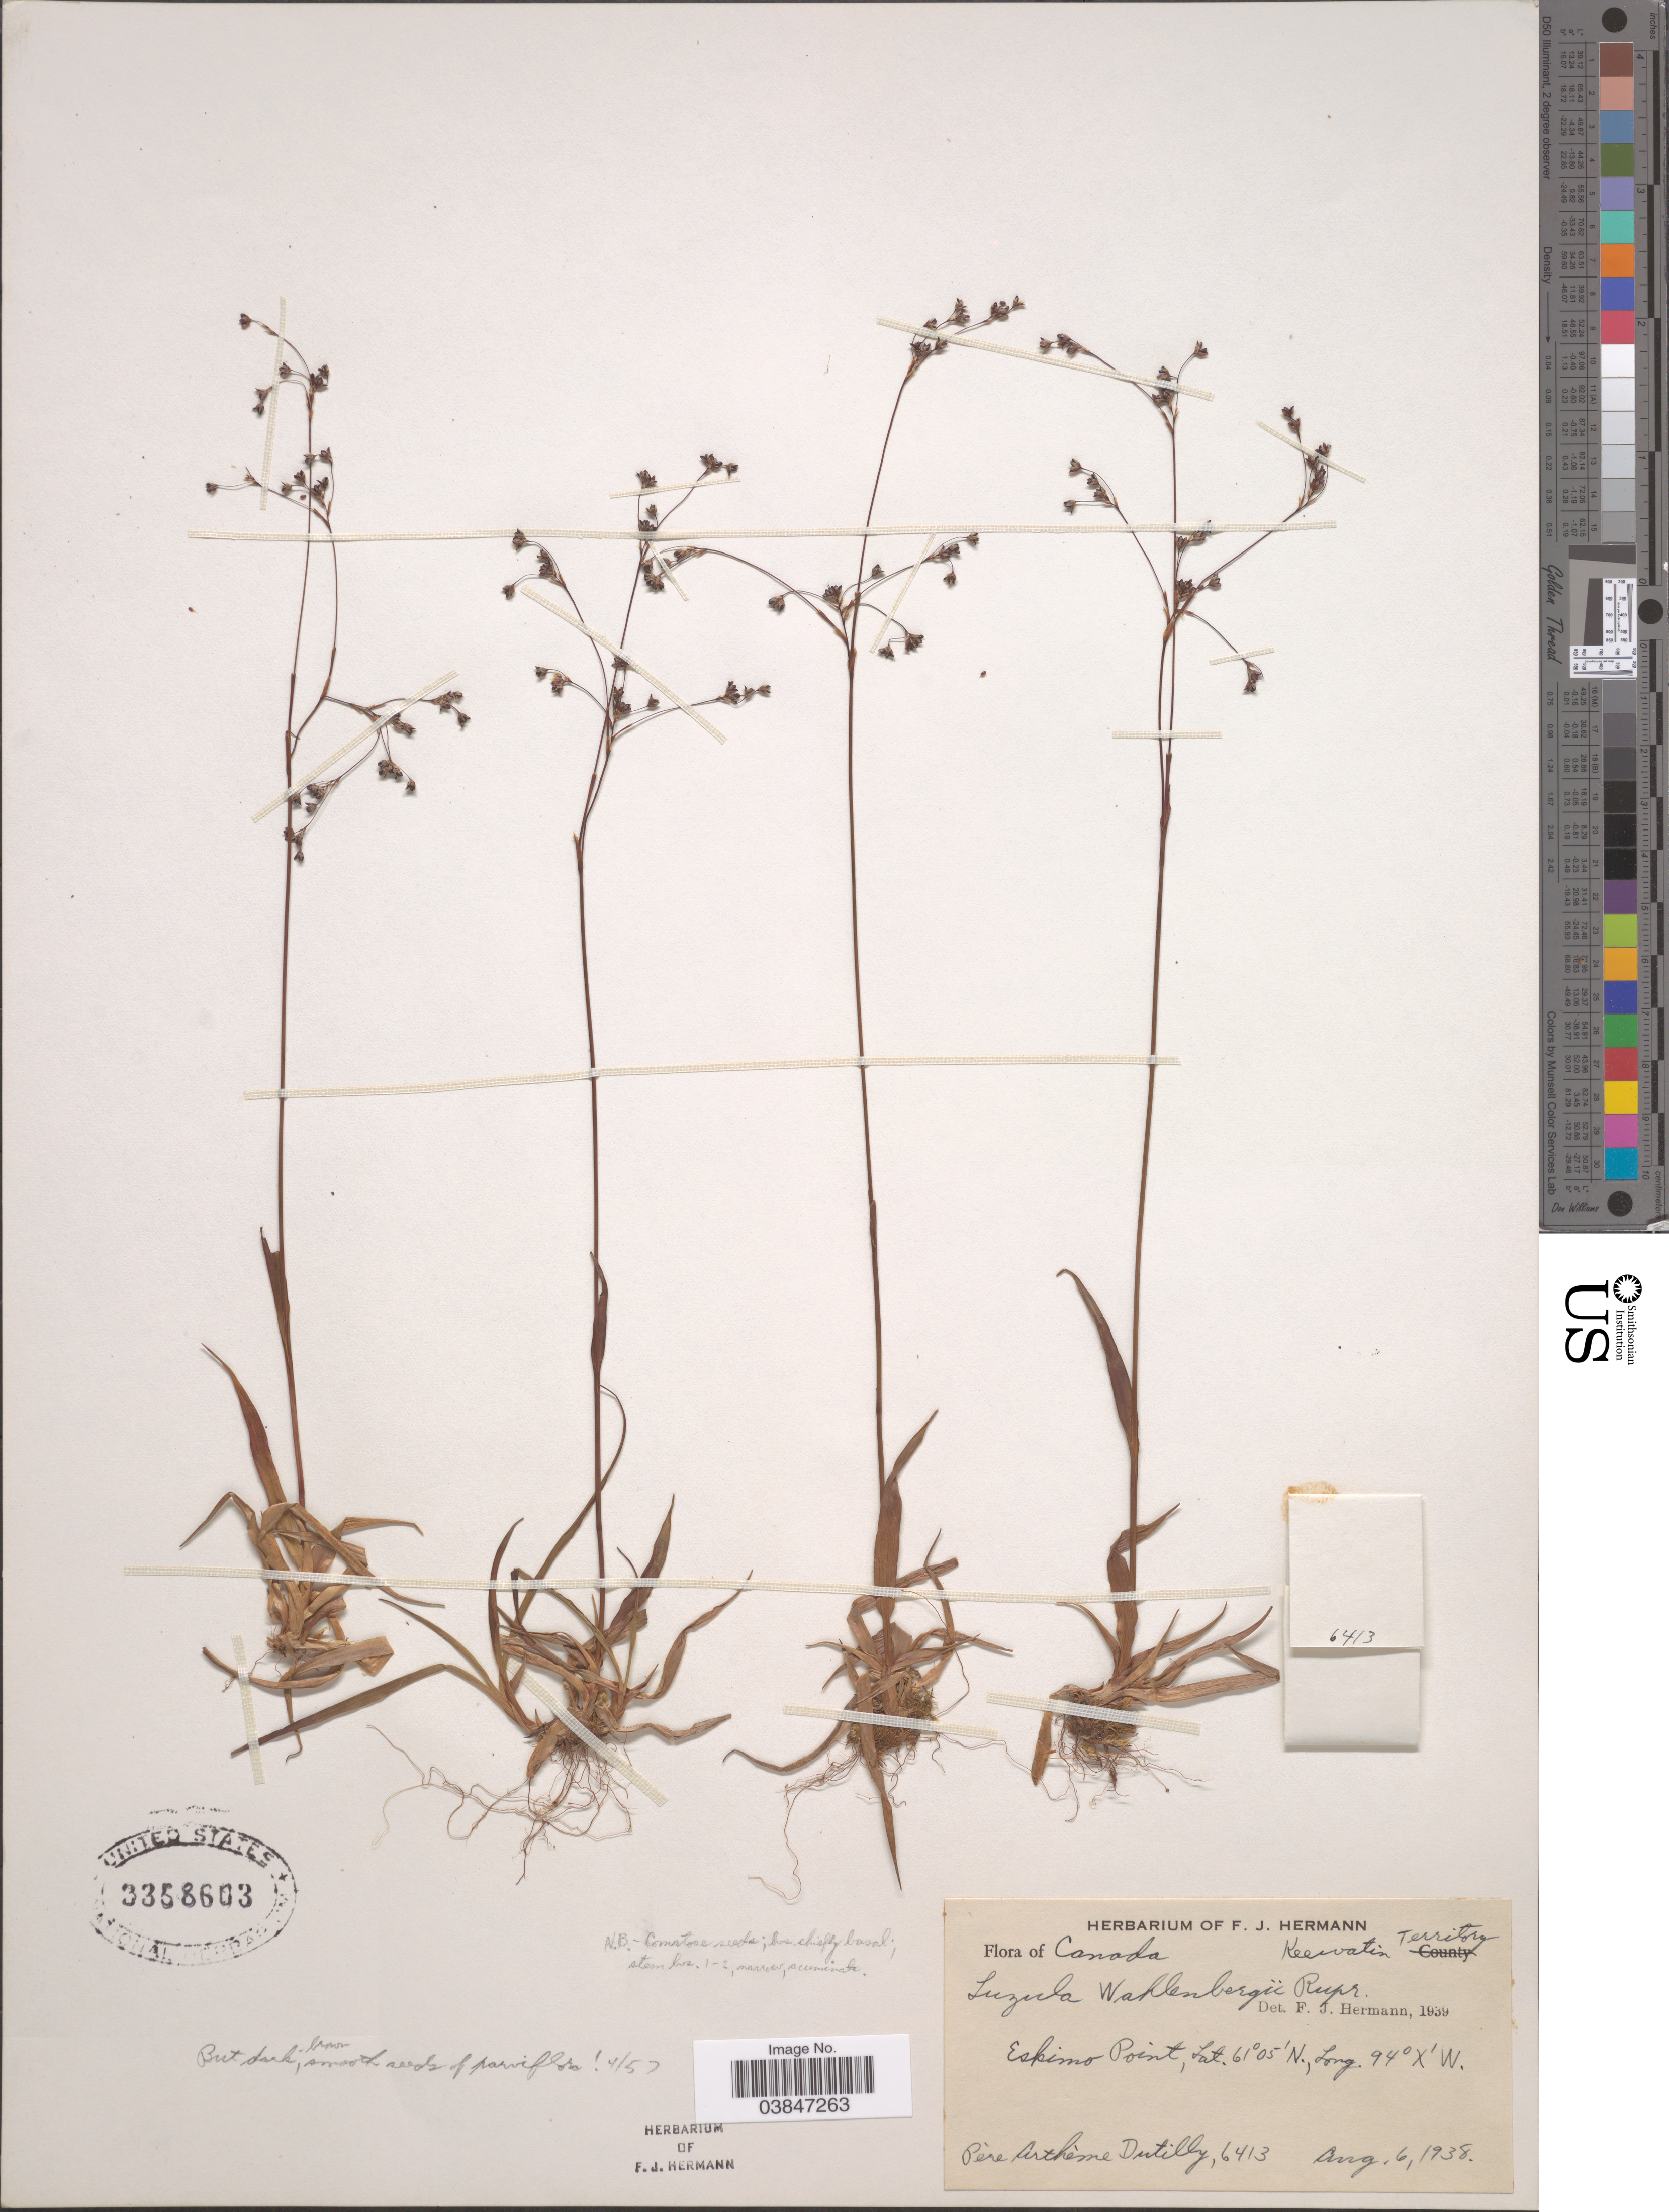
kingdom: Plantae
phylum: Tracheophyta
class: Liliopsida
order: Poales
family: Juncaceae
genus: Luzula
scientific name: Luzula wahlenbergii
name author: Rupr.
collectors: A. Dutilly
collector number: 6413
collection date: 1938-08-06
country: Canada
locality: Keewatin Territory. Eskimo Point.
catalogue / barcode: US 3358603